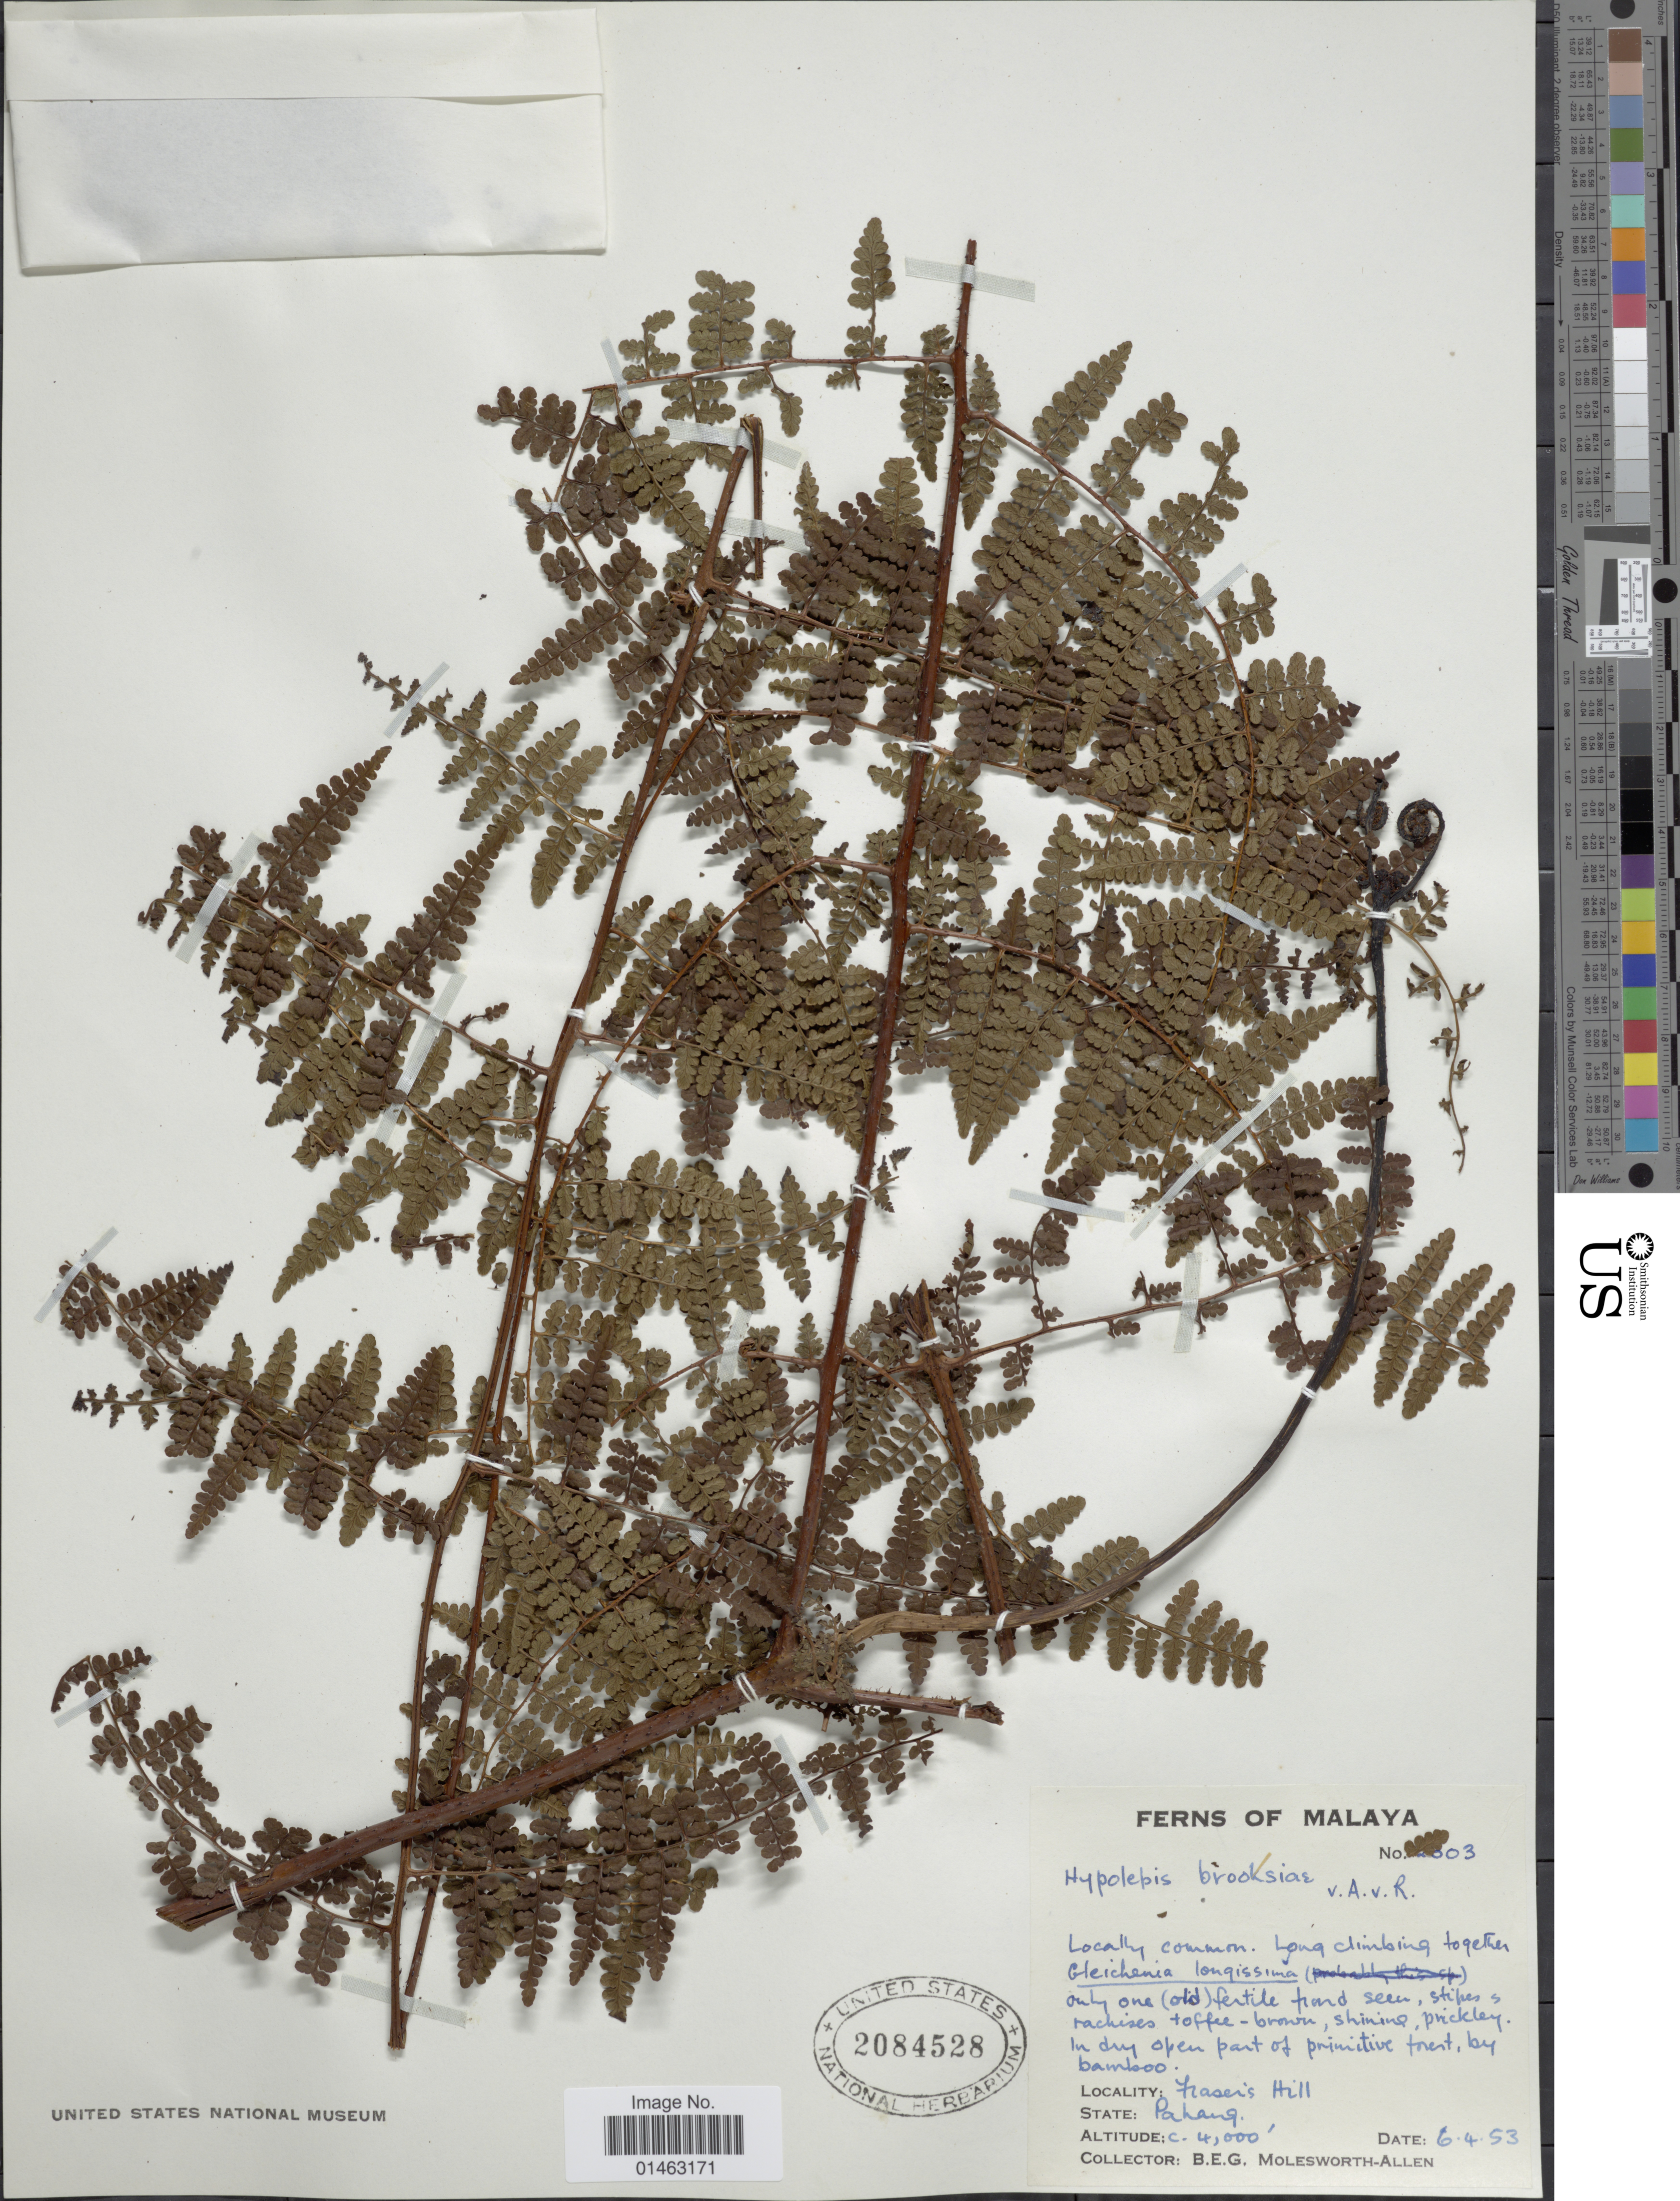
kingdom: Plantae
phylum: Tracheophyta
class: Polypodiopsida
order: Polypodiales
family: Dennstaedtiaceae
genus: Hypolepis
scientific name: Hypolepis brooksiae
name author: Alderw.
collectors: B. E. G. Molesworth-Allen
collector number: !03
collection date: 1953-04-06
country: Malaysia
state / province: Pahang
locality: Fraser's Hill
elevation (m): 1219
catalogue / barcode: US 2084528